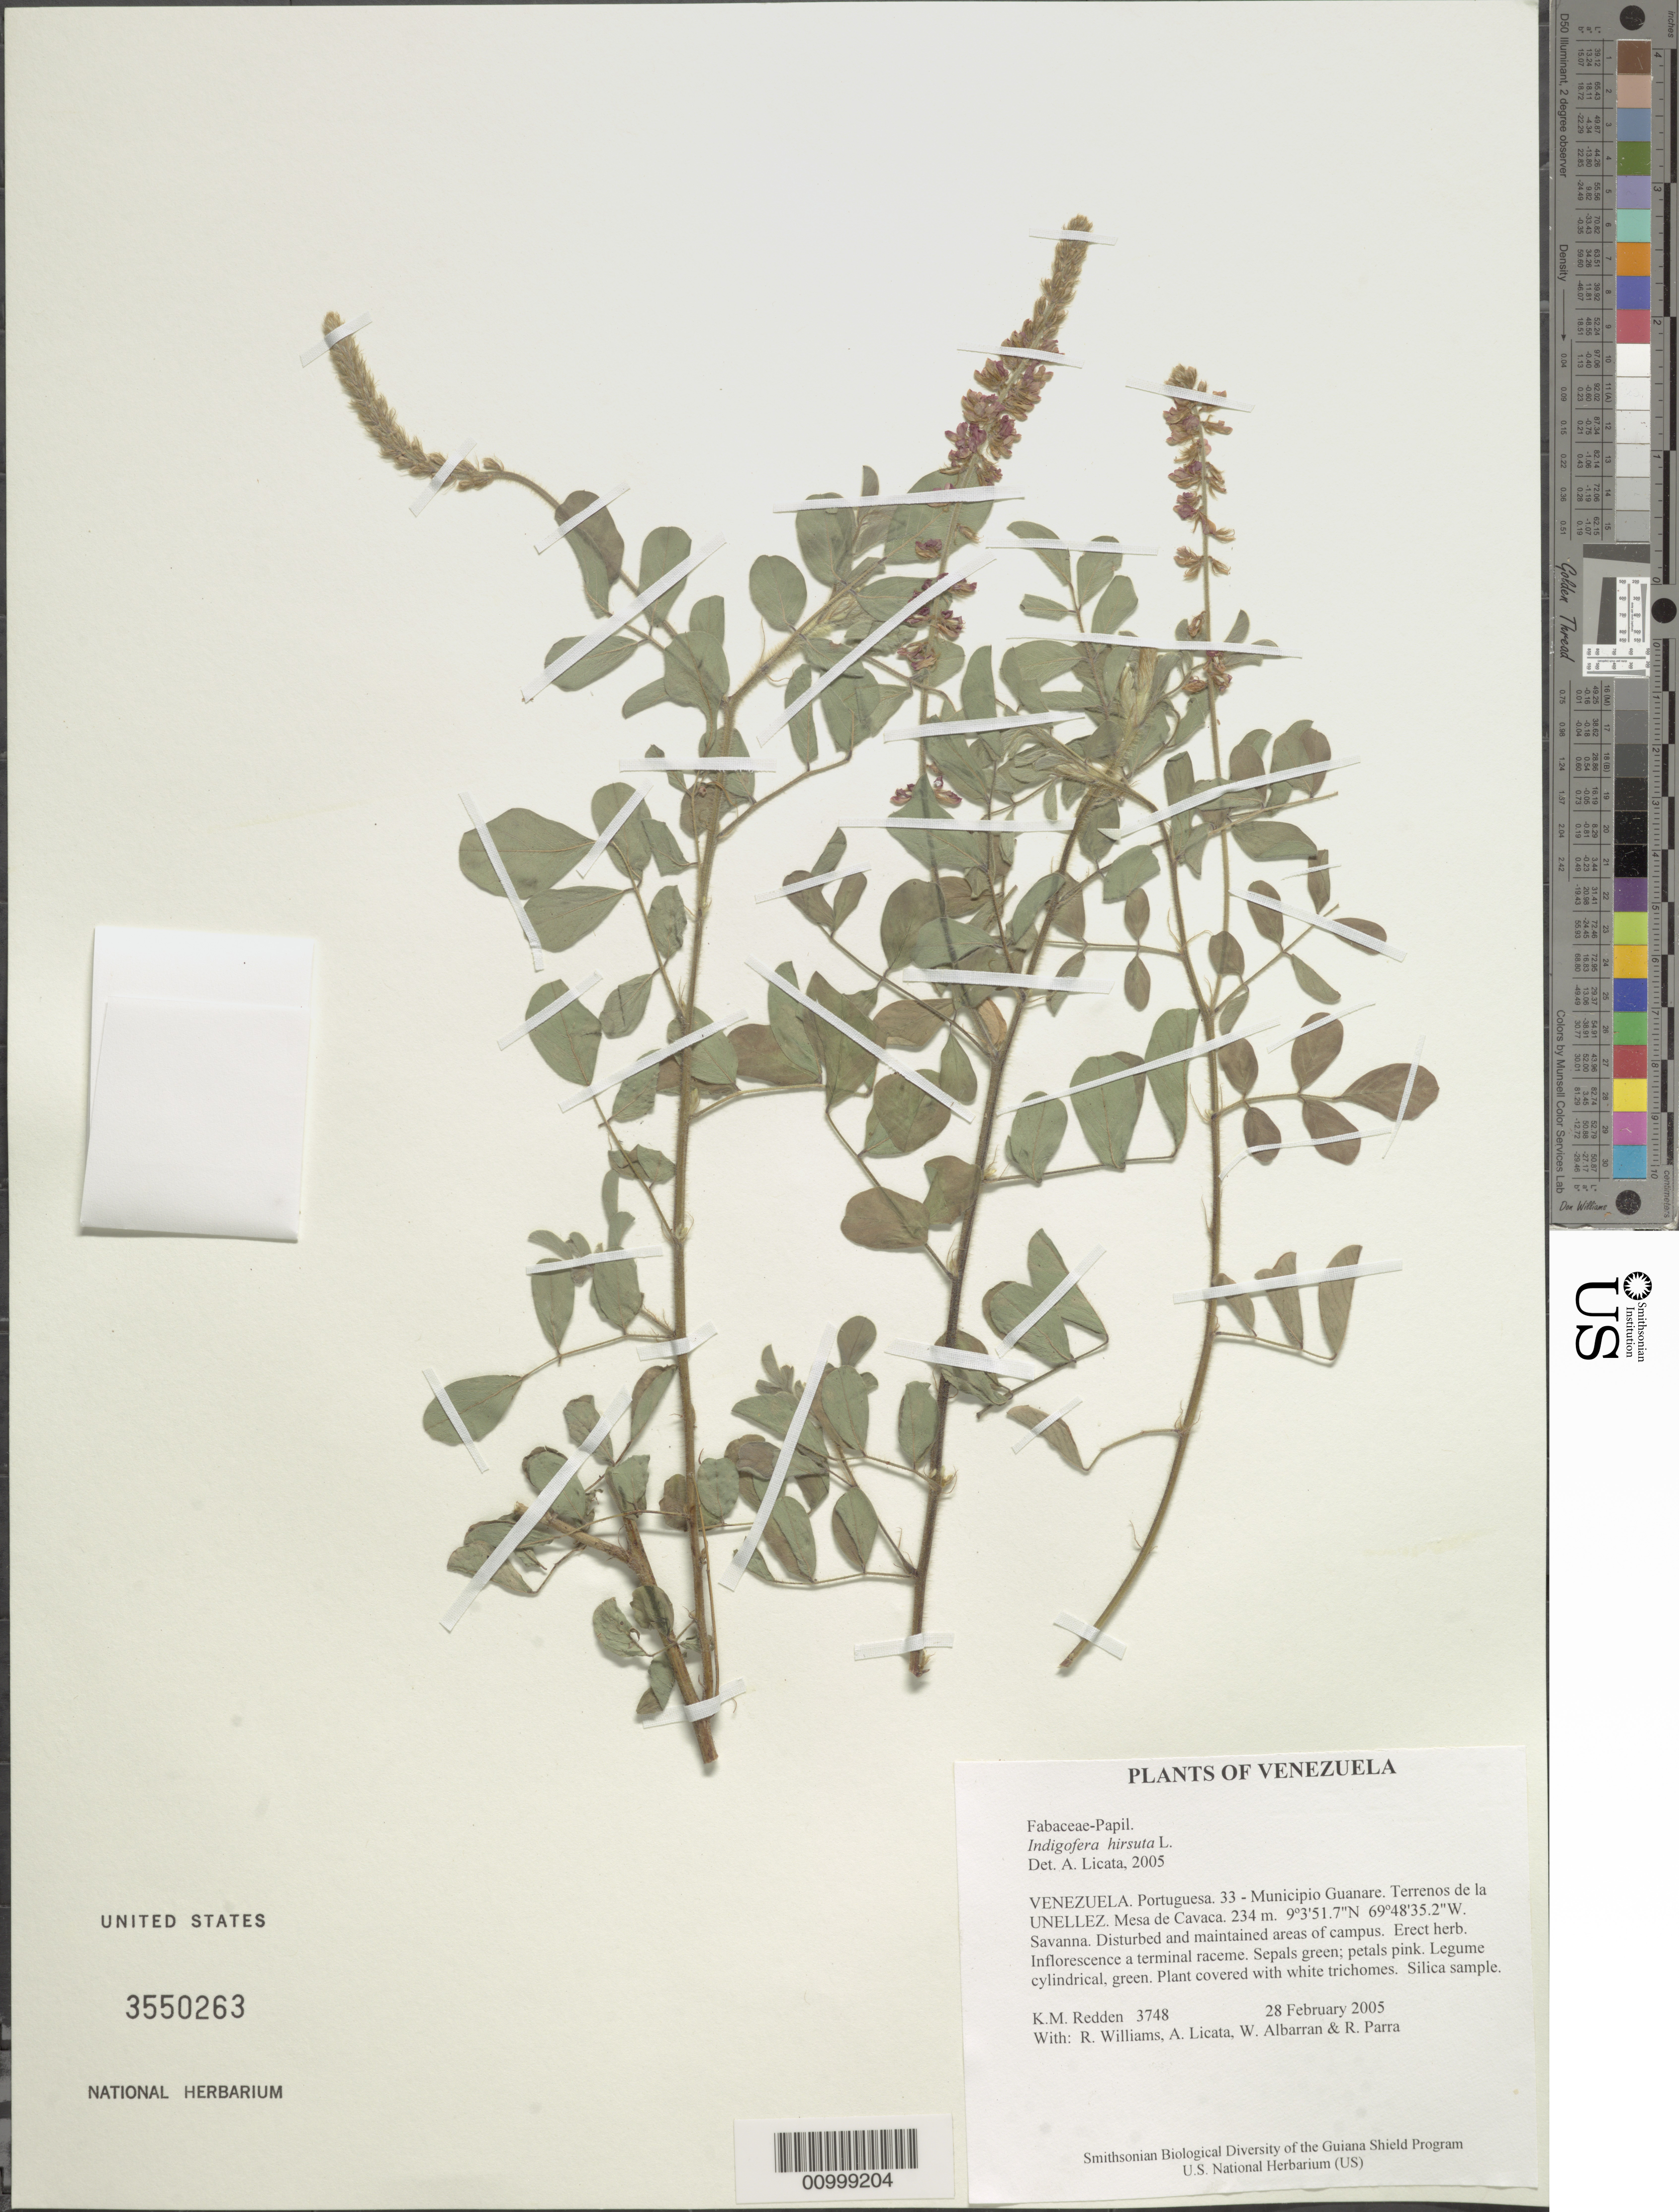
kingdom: Plantae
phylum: Tracheophyta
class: Magnoliopsida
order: Fabales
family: Fabaceae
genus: Indigofera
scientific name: Indigofera hirsuta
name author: L.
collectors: K. M. Redden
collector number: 3748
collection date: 2005-02-28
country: Venezuela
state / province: Portuguesa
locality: Venezuela. Portuguesa 33 - municpio Guanare, Terrenos de la Unellez. Mesa de Cavaca.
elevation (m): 234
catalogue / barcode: US 3550263